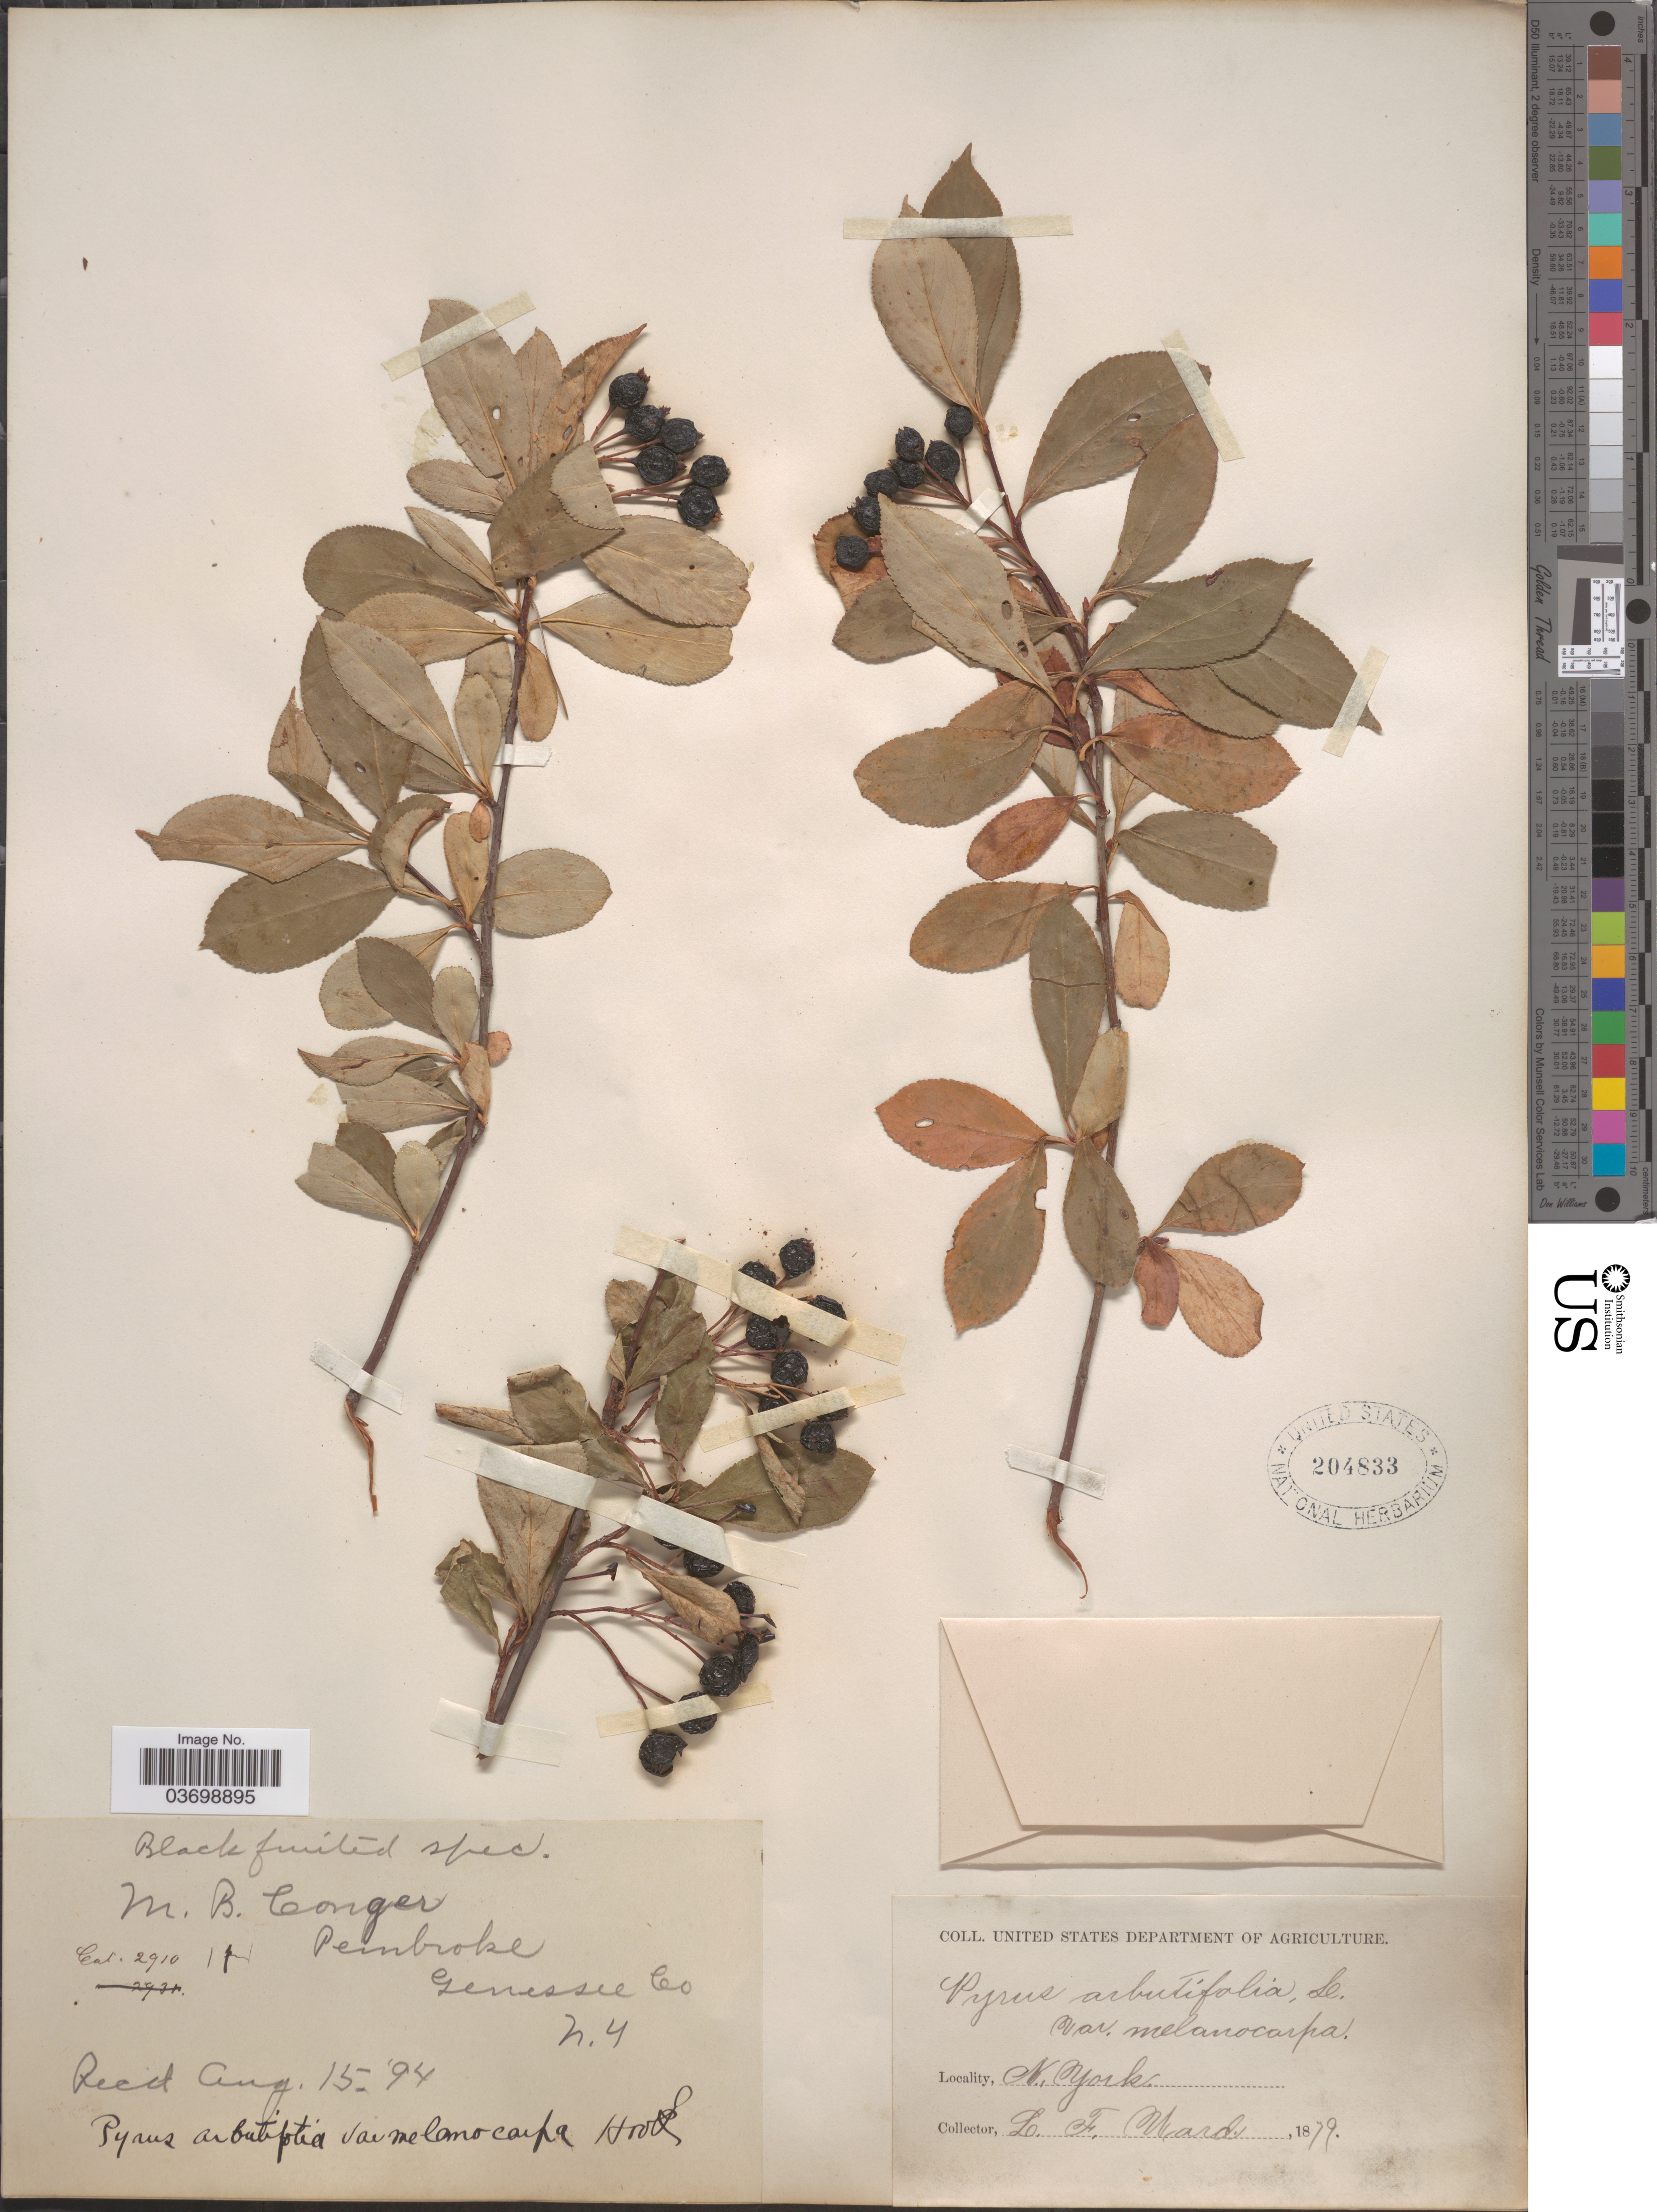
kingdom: Plantae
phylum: Tracheophyta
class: Magnoliopsida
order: Rosales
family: Rosaceae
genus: Aronia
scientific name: Aronia melanocarpa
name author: (Michx.) Elliott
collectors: L. Ward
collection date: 1879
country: United States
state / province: New York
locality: Pembroke, Tennessee Co.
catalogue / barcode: US 204833